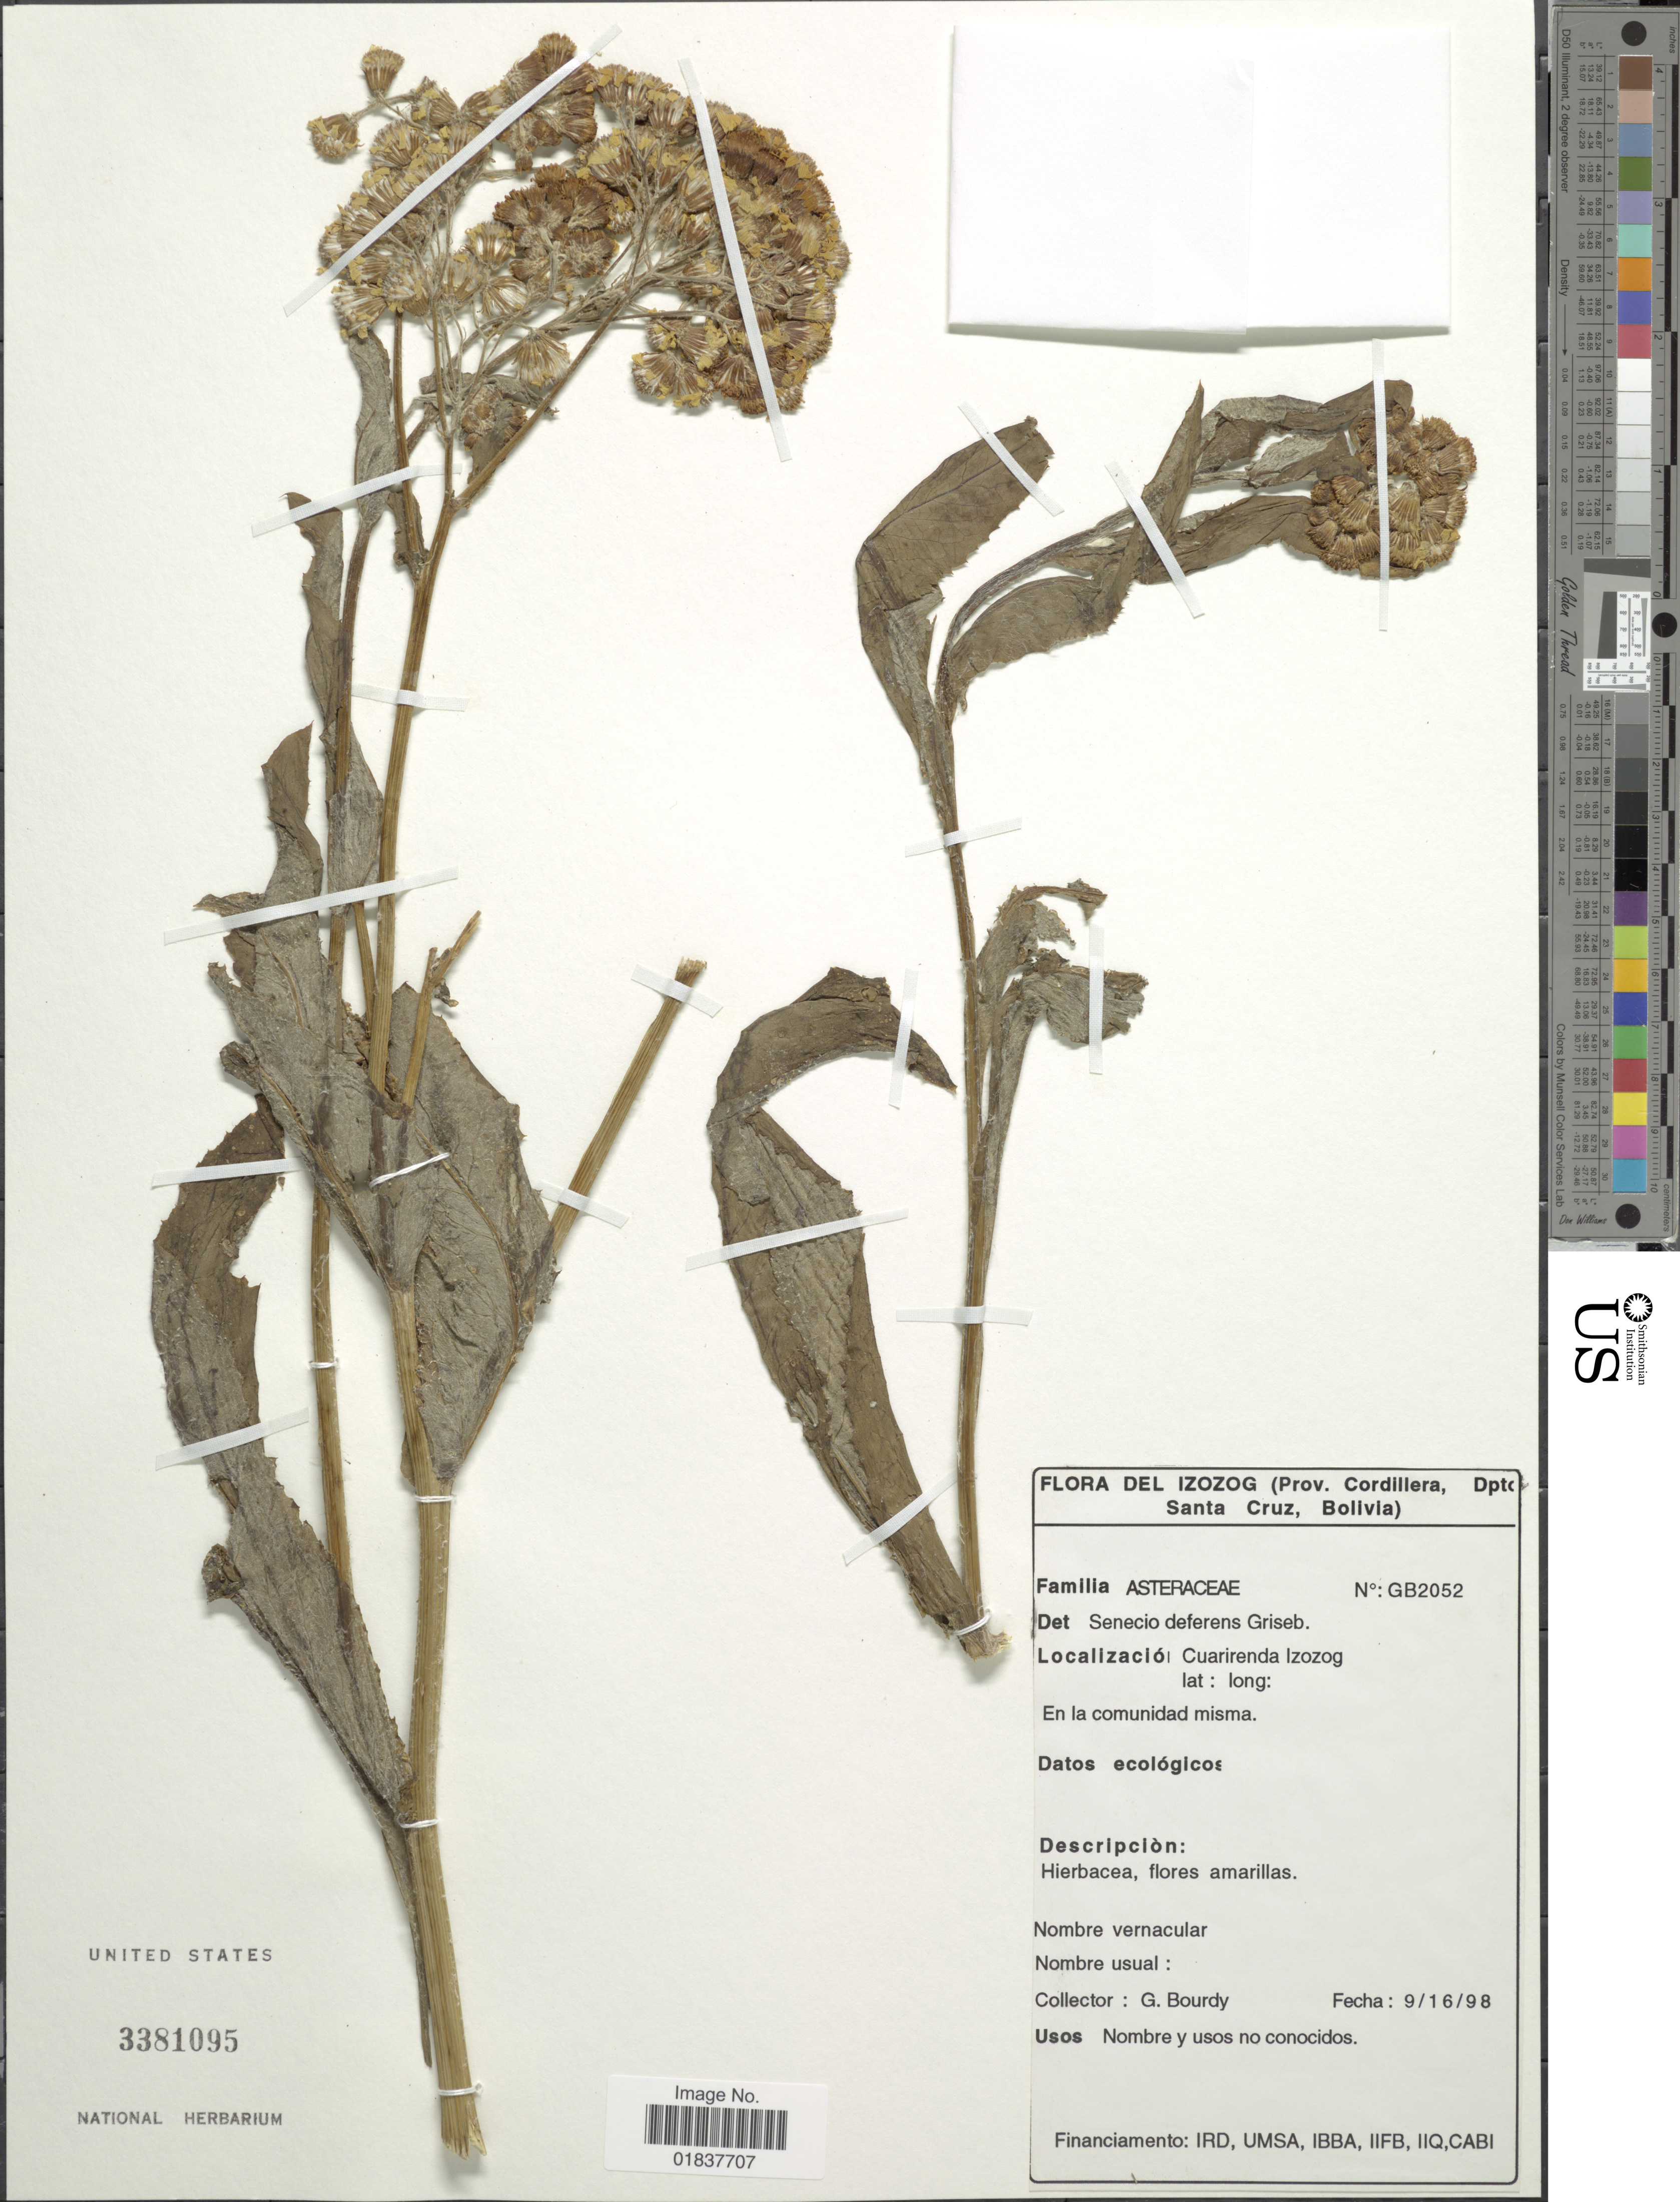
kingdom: Plantae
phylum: Tracheophyta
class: Magnoliopsida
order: Asterales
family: Asteraceae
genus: Senecio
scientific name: Senecio deferens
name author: Griseb.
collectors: G. Bourdy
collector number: GB2052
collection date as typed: Transcribed d/m/y: 16/9/98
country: Bolivia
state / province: Santa Cruz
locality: Izozog (Prov. Cordillera), Cuarirenda Izozog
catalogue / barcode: US 3381095